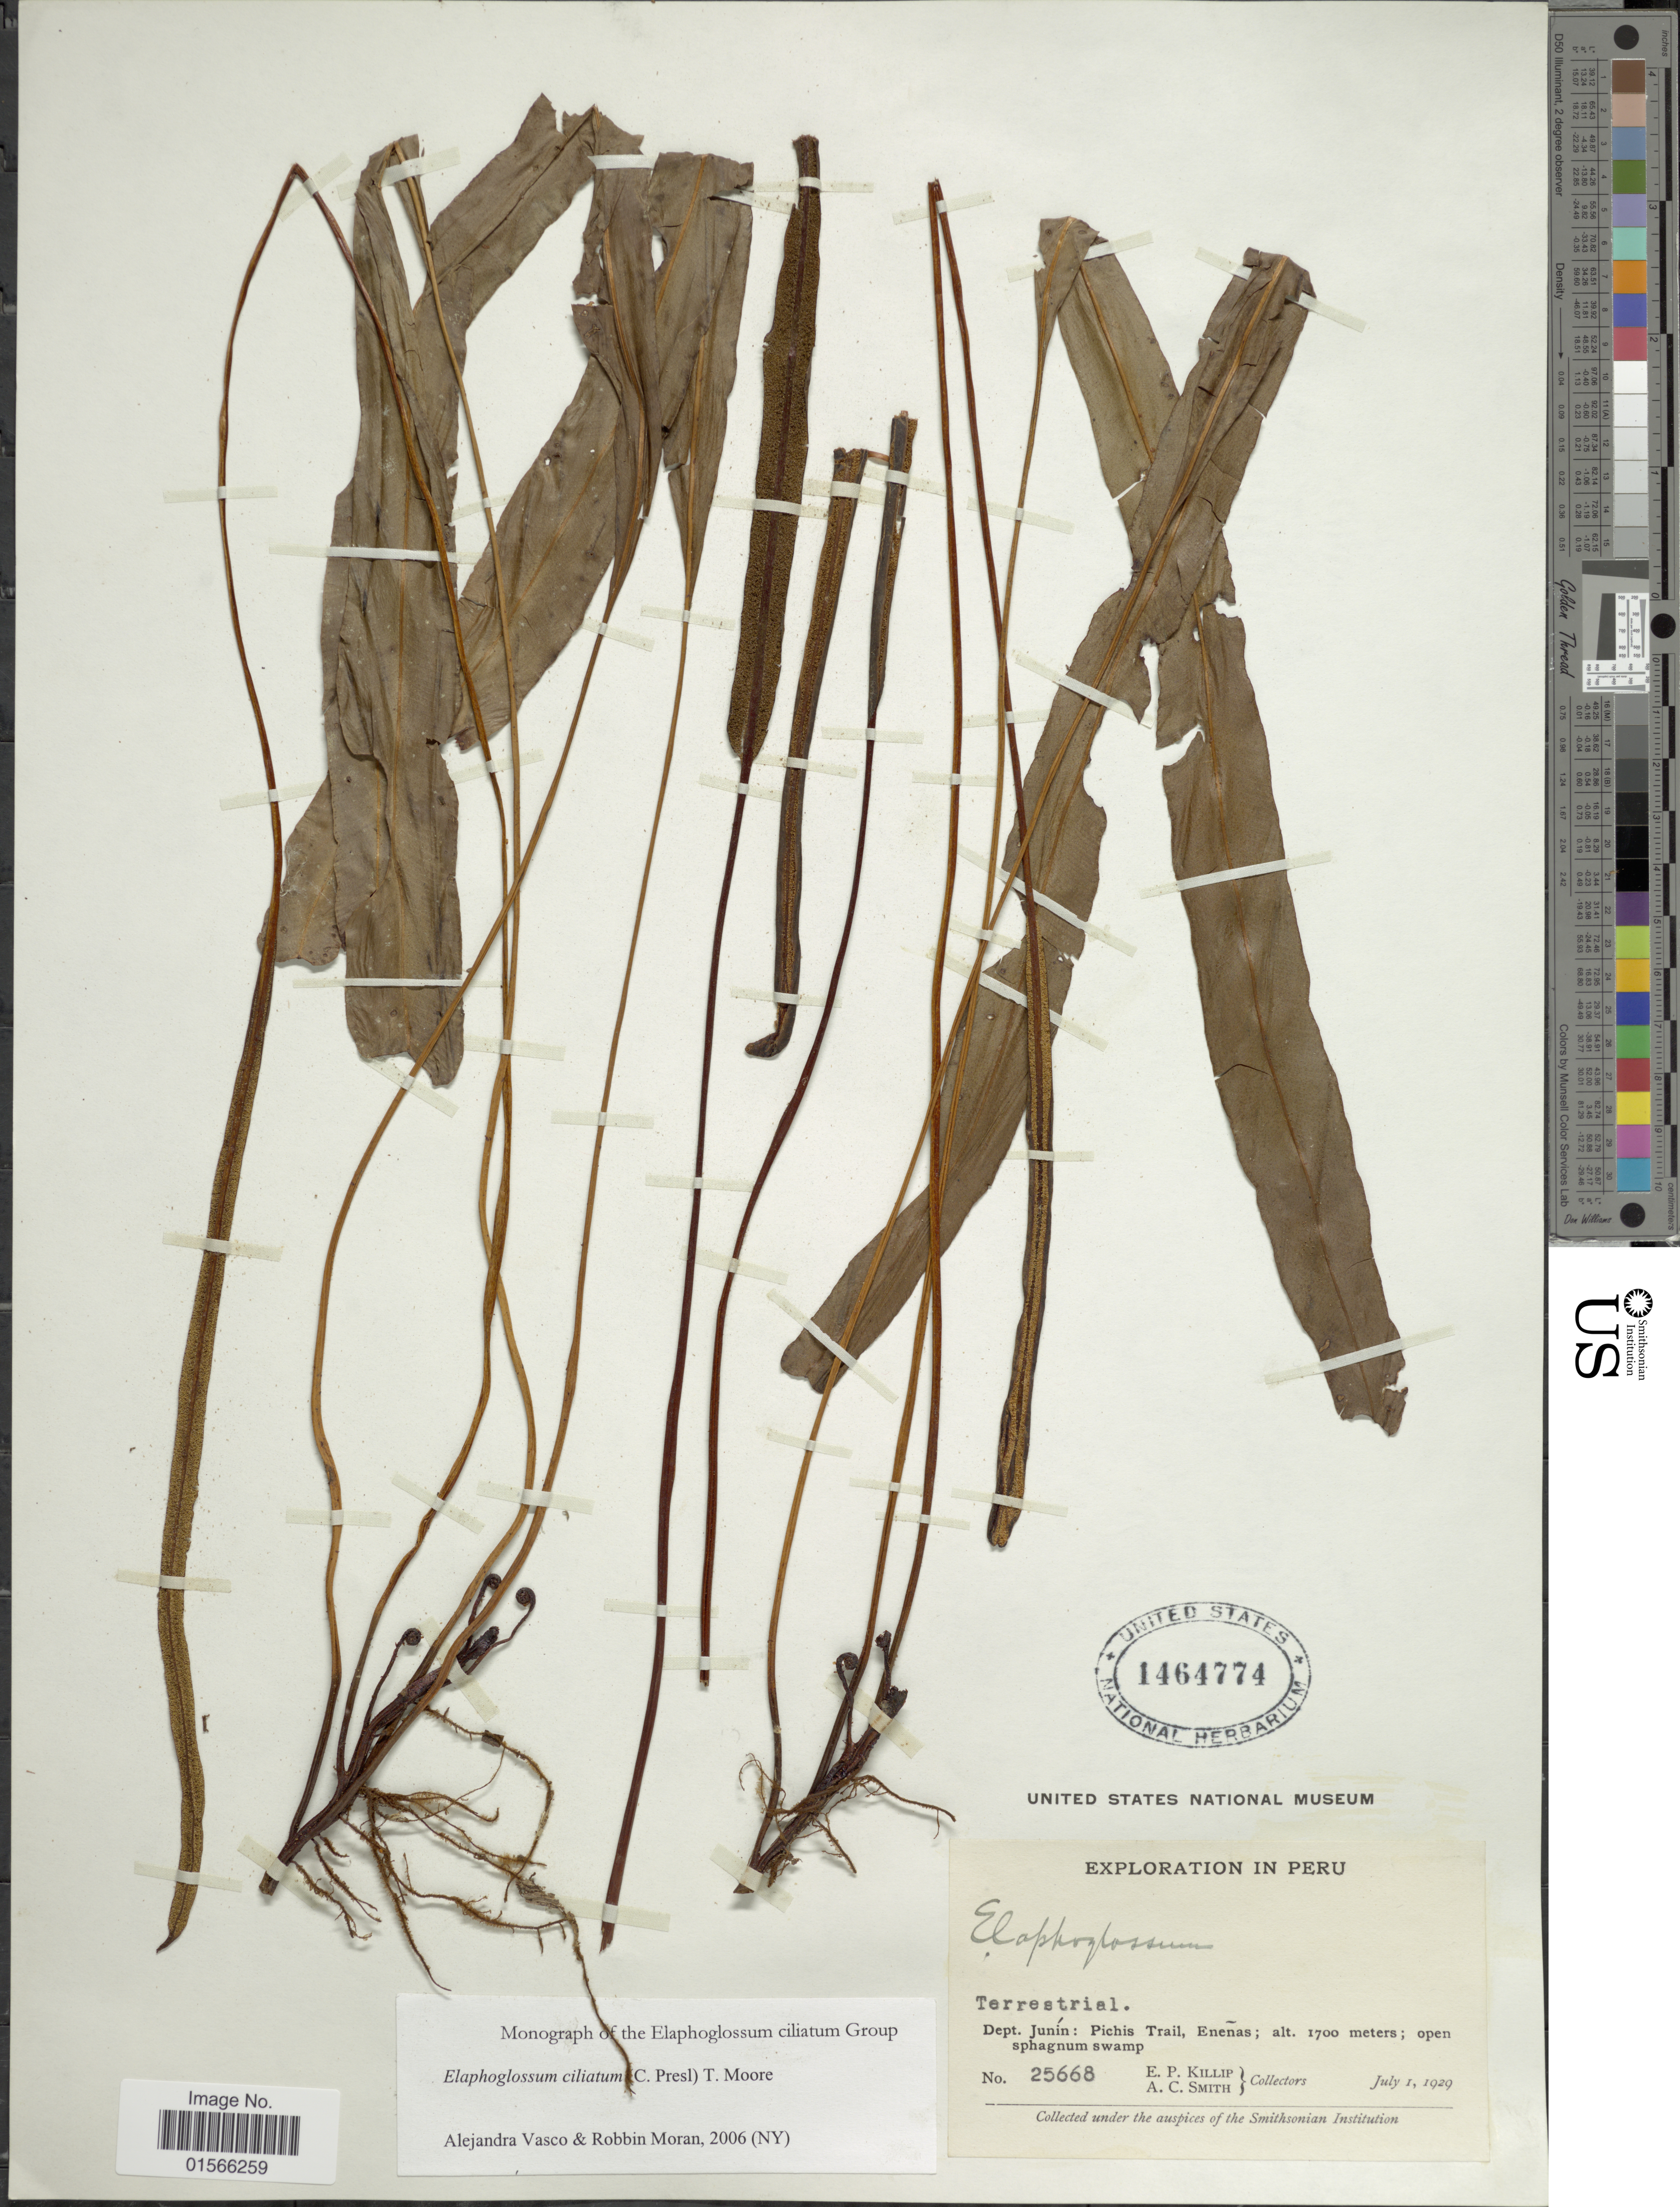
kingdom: Plantae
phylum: Tracheophyta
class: Polypodiopsida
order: Polypodiales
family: Dryopteridaceae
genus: Elaphoglossum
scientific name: Elaphoglossum ciliatum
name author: (C. Presl) T. Moore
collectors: E. P. Killip & A. C. Smith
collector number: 25668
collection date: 1929-07-01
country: Peru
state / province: Junín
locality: Dept. Junín: Pichic Trail, Eneñas; open sphagnum swamp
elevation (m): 1700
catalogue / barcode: US 1464774